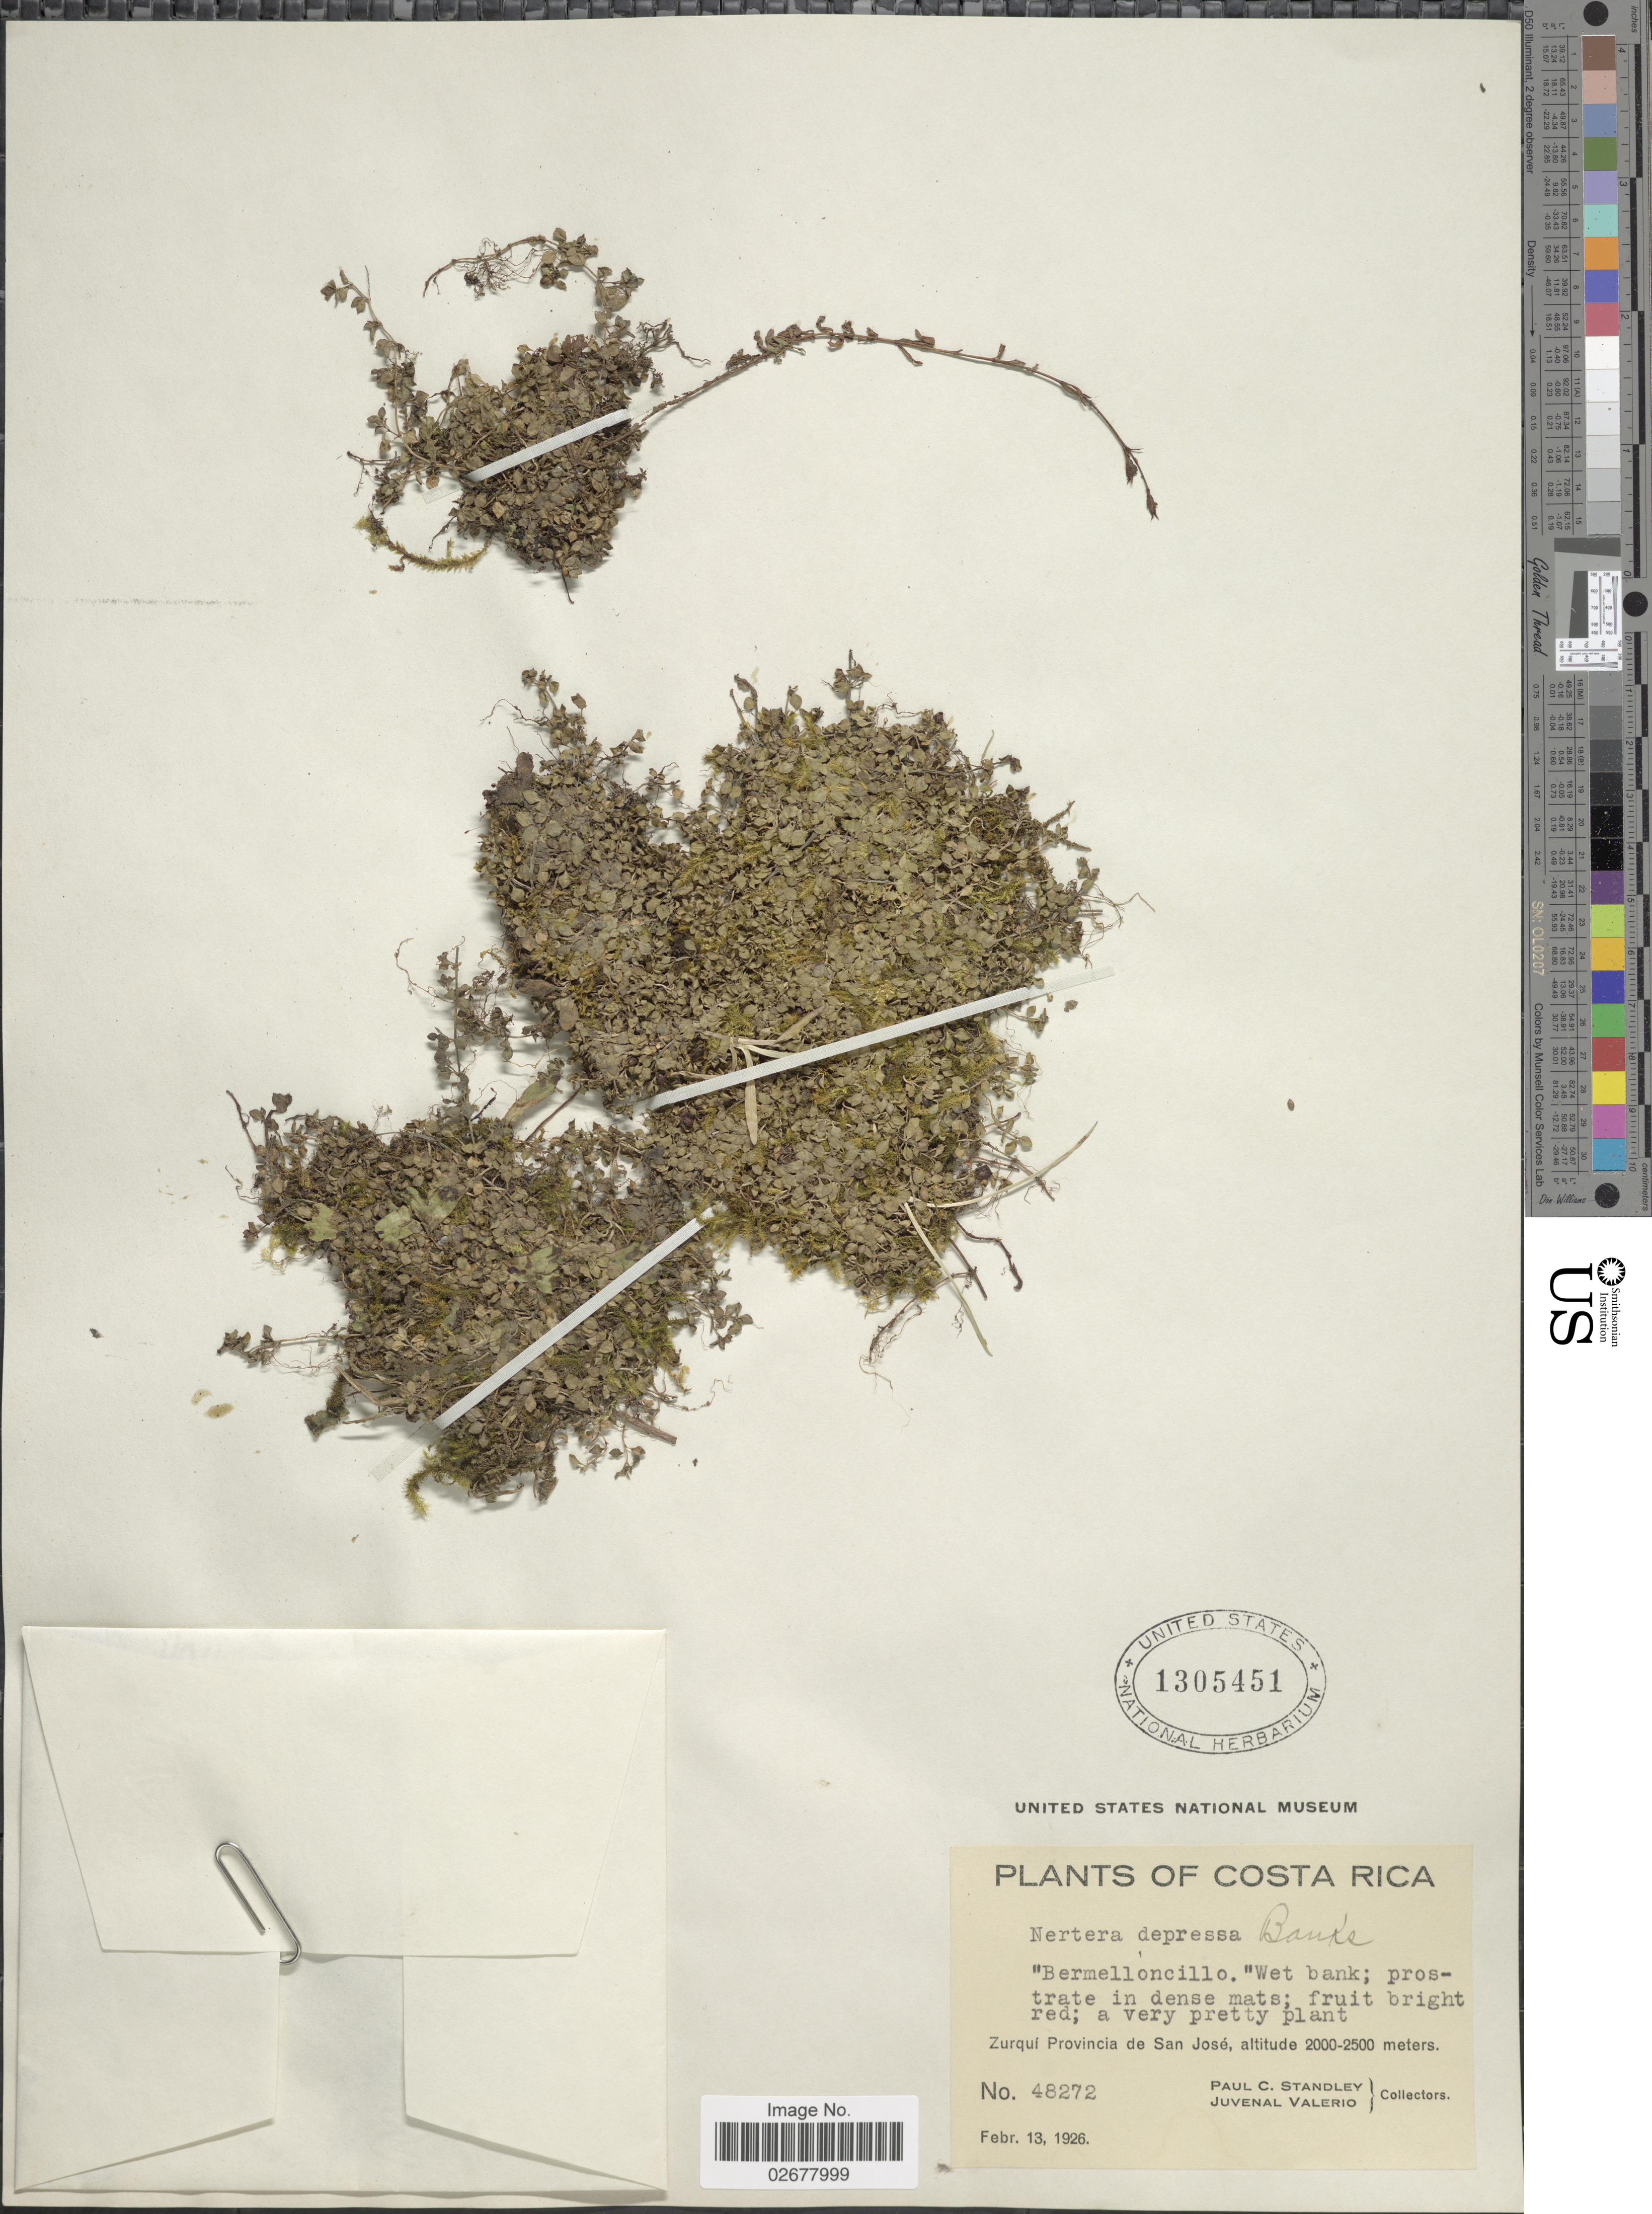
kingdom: Plantae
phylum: Tracheophyta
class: Magnoliopsida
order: Gentianales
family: Rubiaceae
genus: Nertera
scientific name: Nertera depressa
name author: Banks & Sol. ex Gaertn.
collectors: P. C. Standley & J. Valerio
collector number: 48272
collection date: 1926-02-13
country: Costa Rica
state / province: San José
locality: Wet bank; prostrate in dense mats; Zurquí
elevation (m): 2000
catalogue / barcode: US 1305451